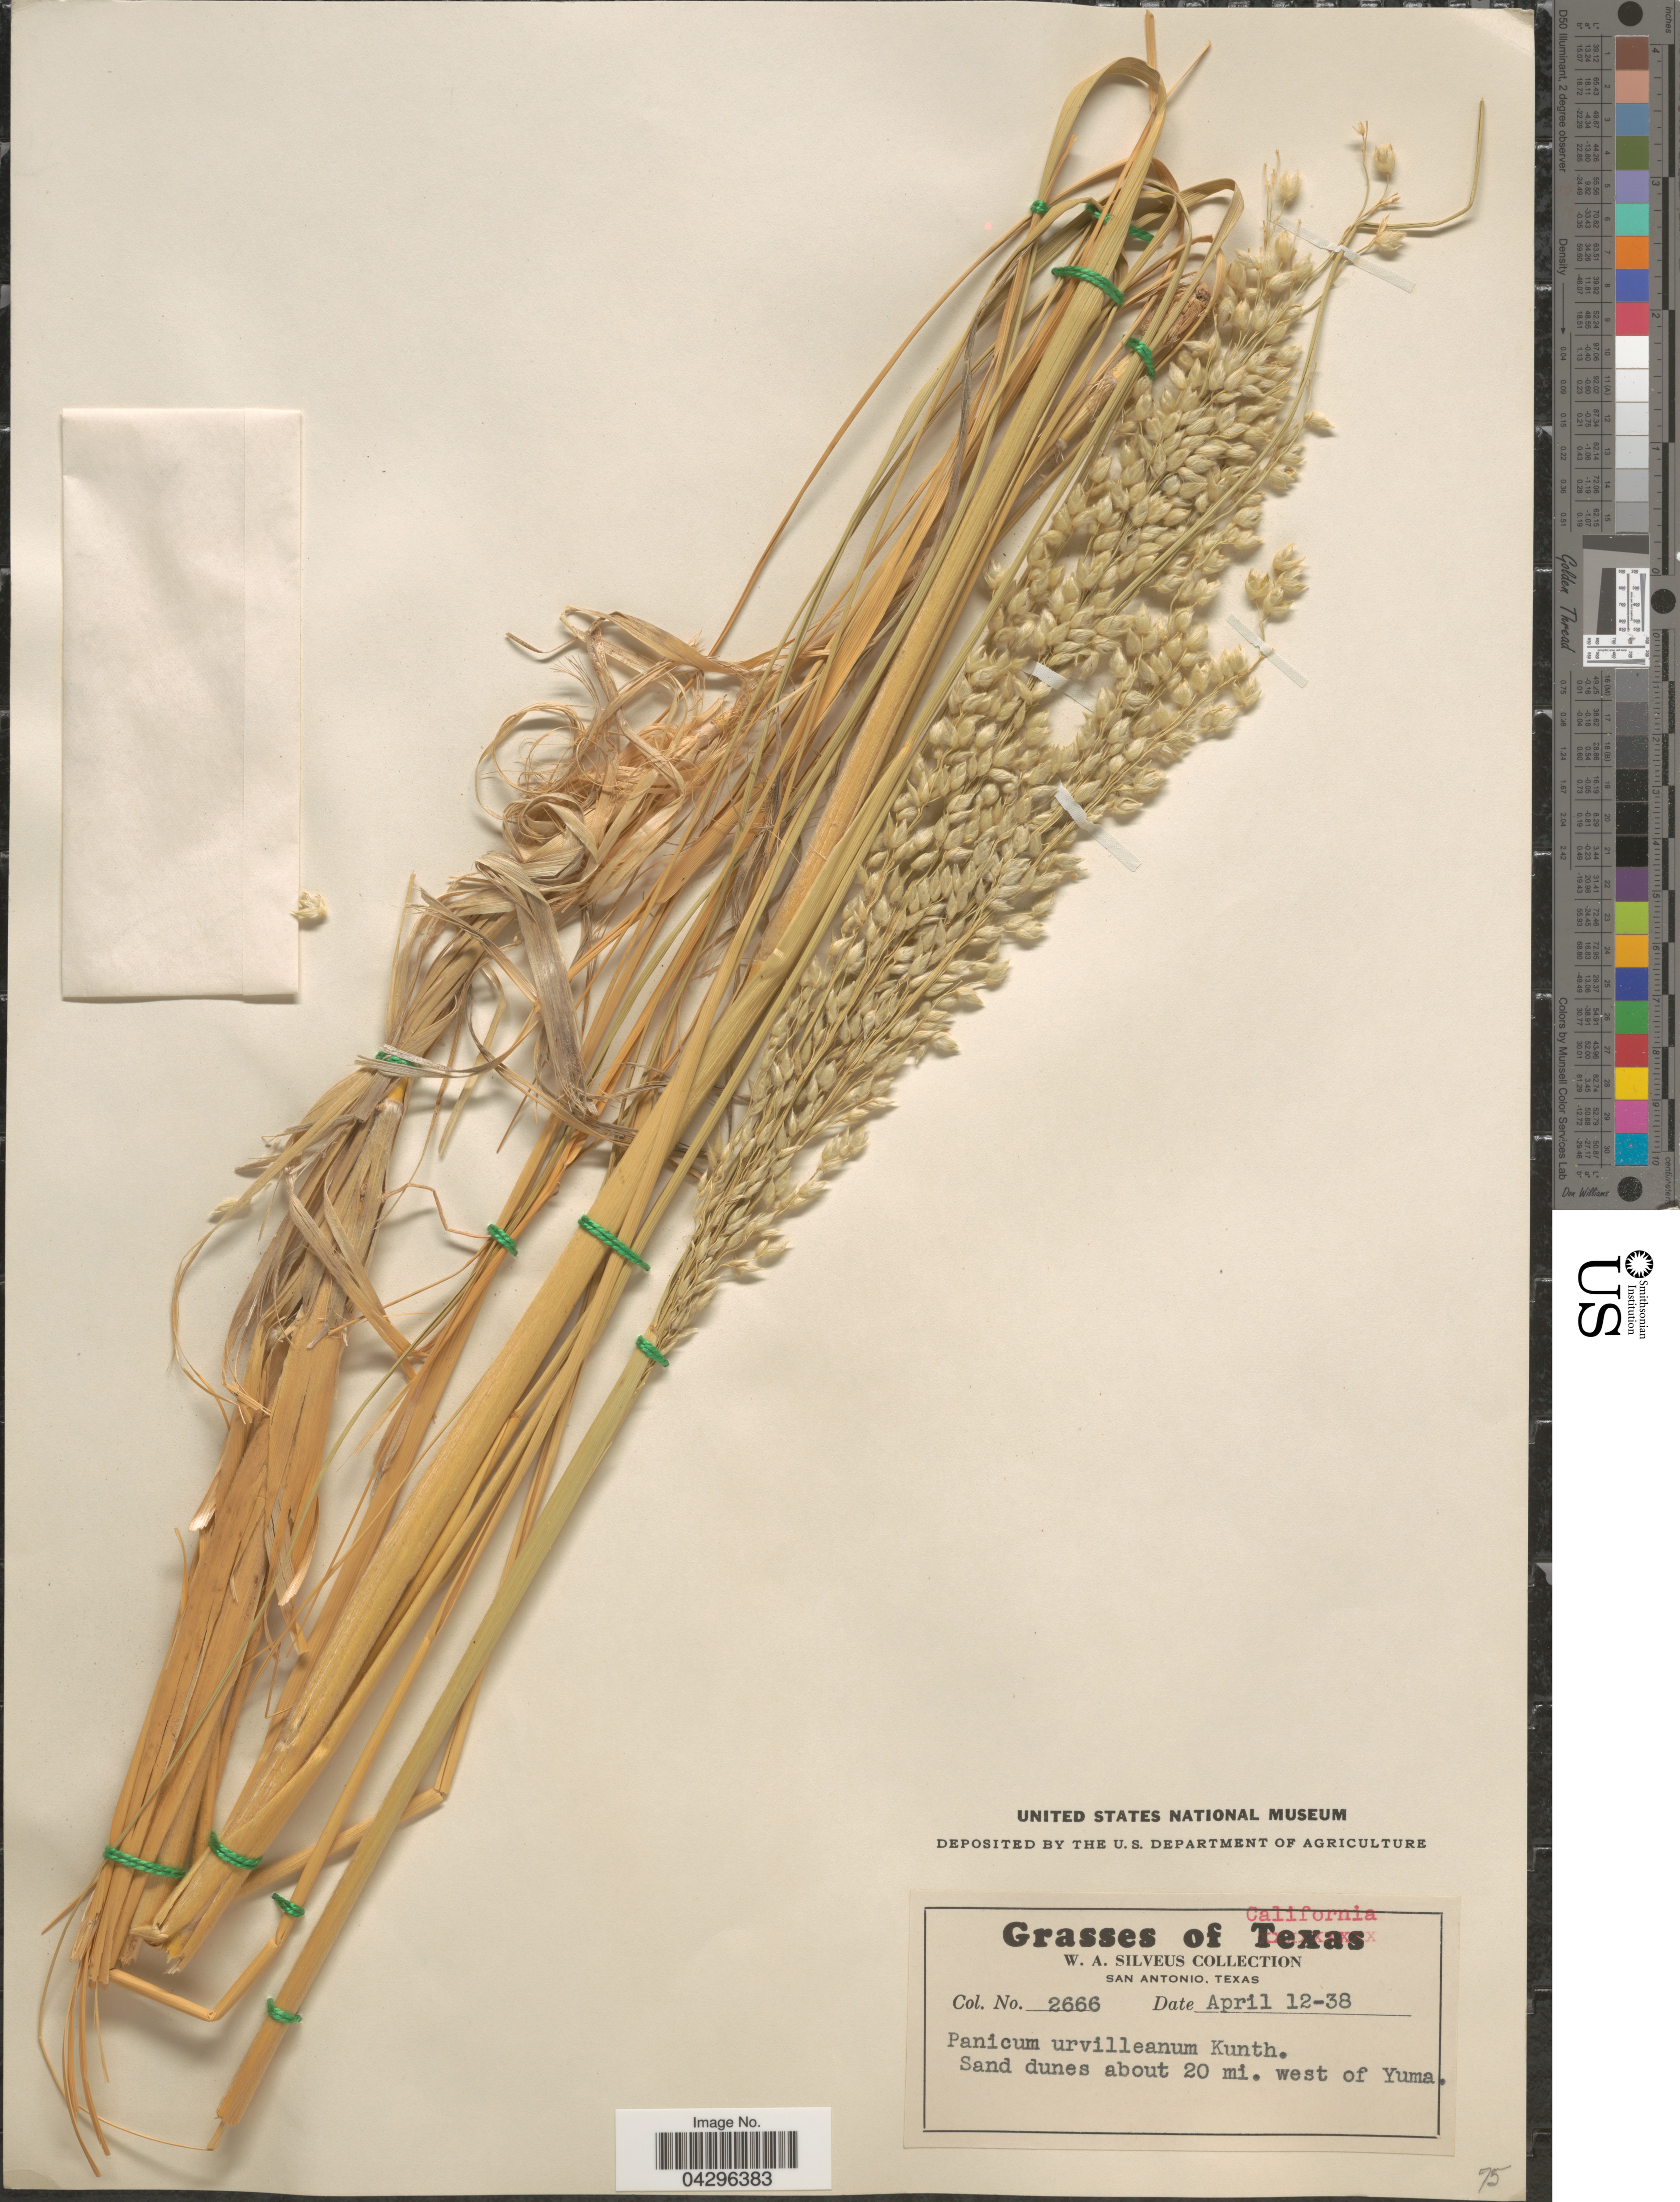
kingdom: Plantae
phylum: Tracheophyta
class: Liliopsida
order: Poales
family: Poaceae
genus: Panicum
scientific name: Panicum urvilleanum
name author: Kunth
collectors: W. Silveus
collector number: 2666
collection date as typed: Transcribed d/m/y: 12/4/38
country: United States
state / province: California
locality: Sand dunes about 20 mi. west of Yuma.